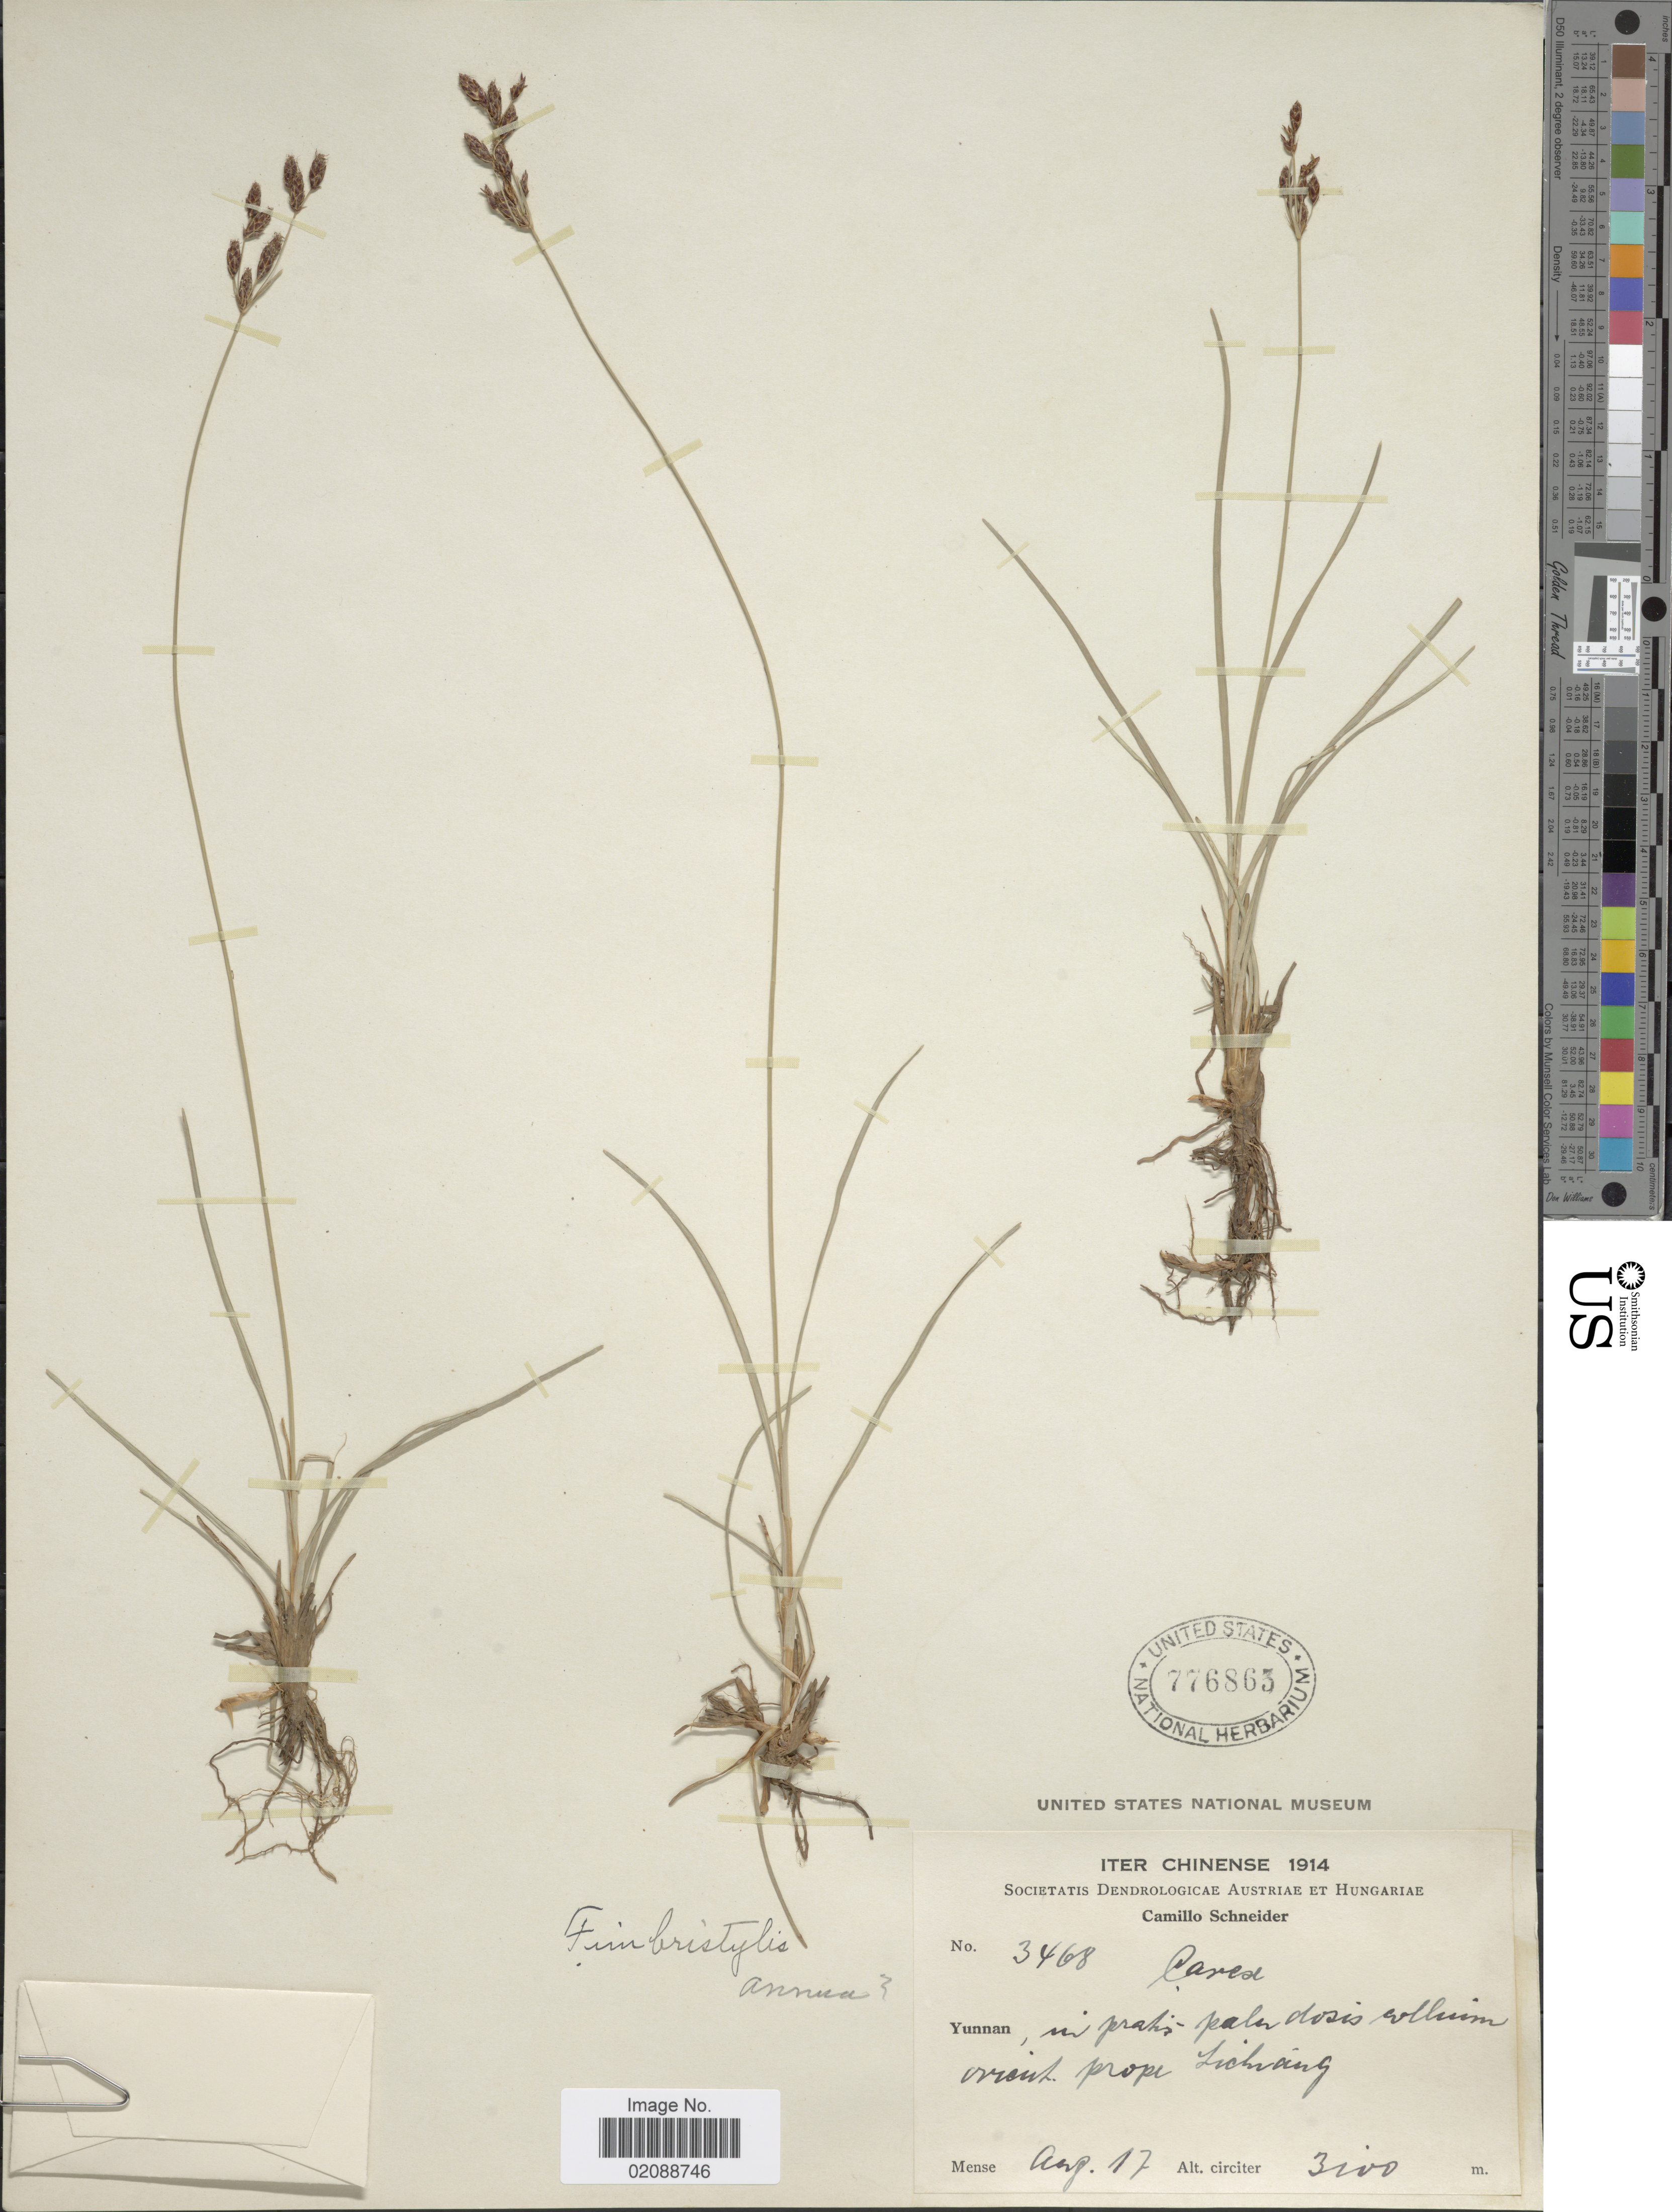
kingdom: Plantae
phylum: Tracheophyta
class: Liliopsida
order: Poales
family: Cyperaceae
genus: Fimbristylis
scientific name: Fimbristylis annua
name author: (All.) Roem. & Schult.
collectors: C. K. Schneider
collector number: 3468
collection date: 1914-08-17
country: China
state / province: Yunnan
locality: Prope Lichiang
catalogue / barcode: US 776863